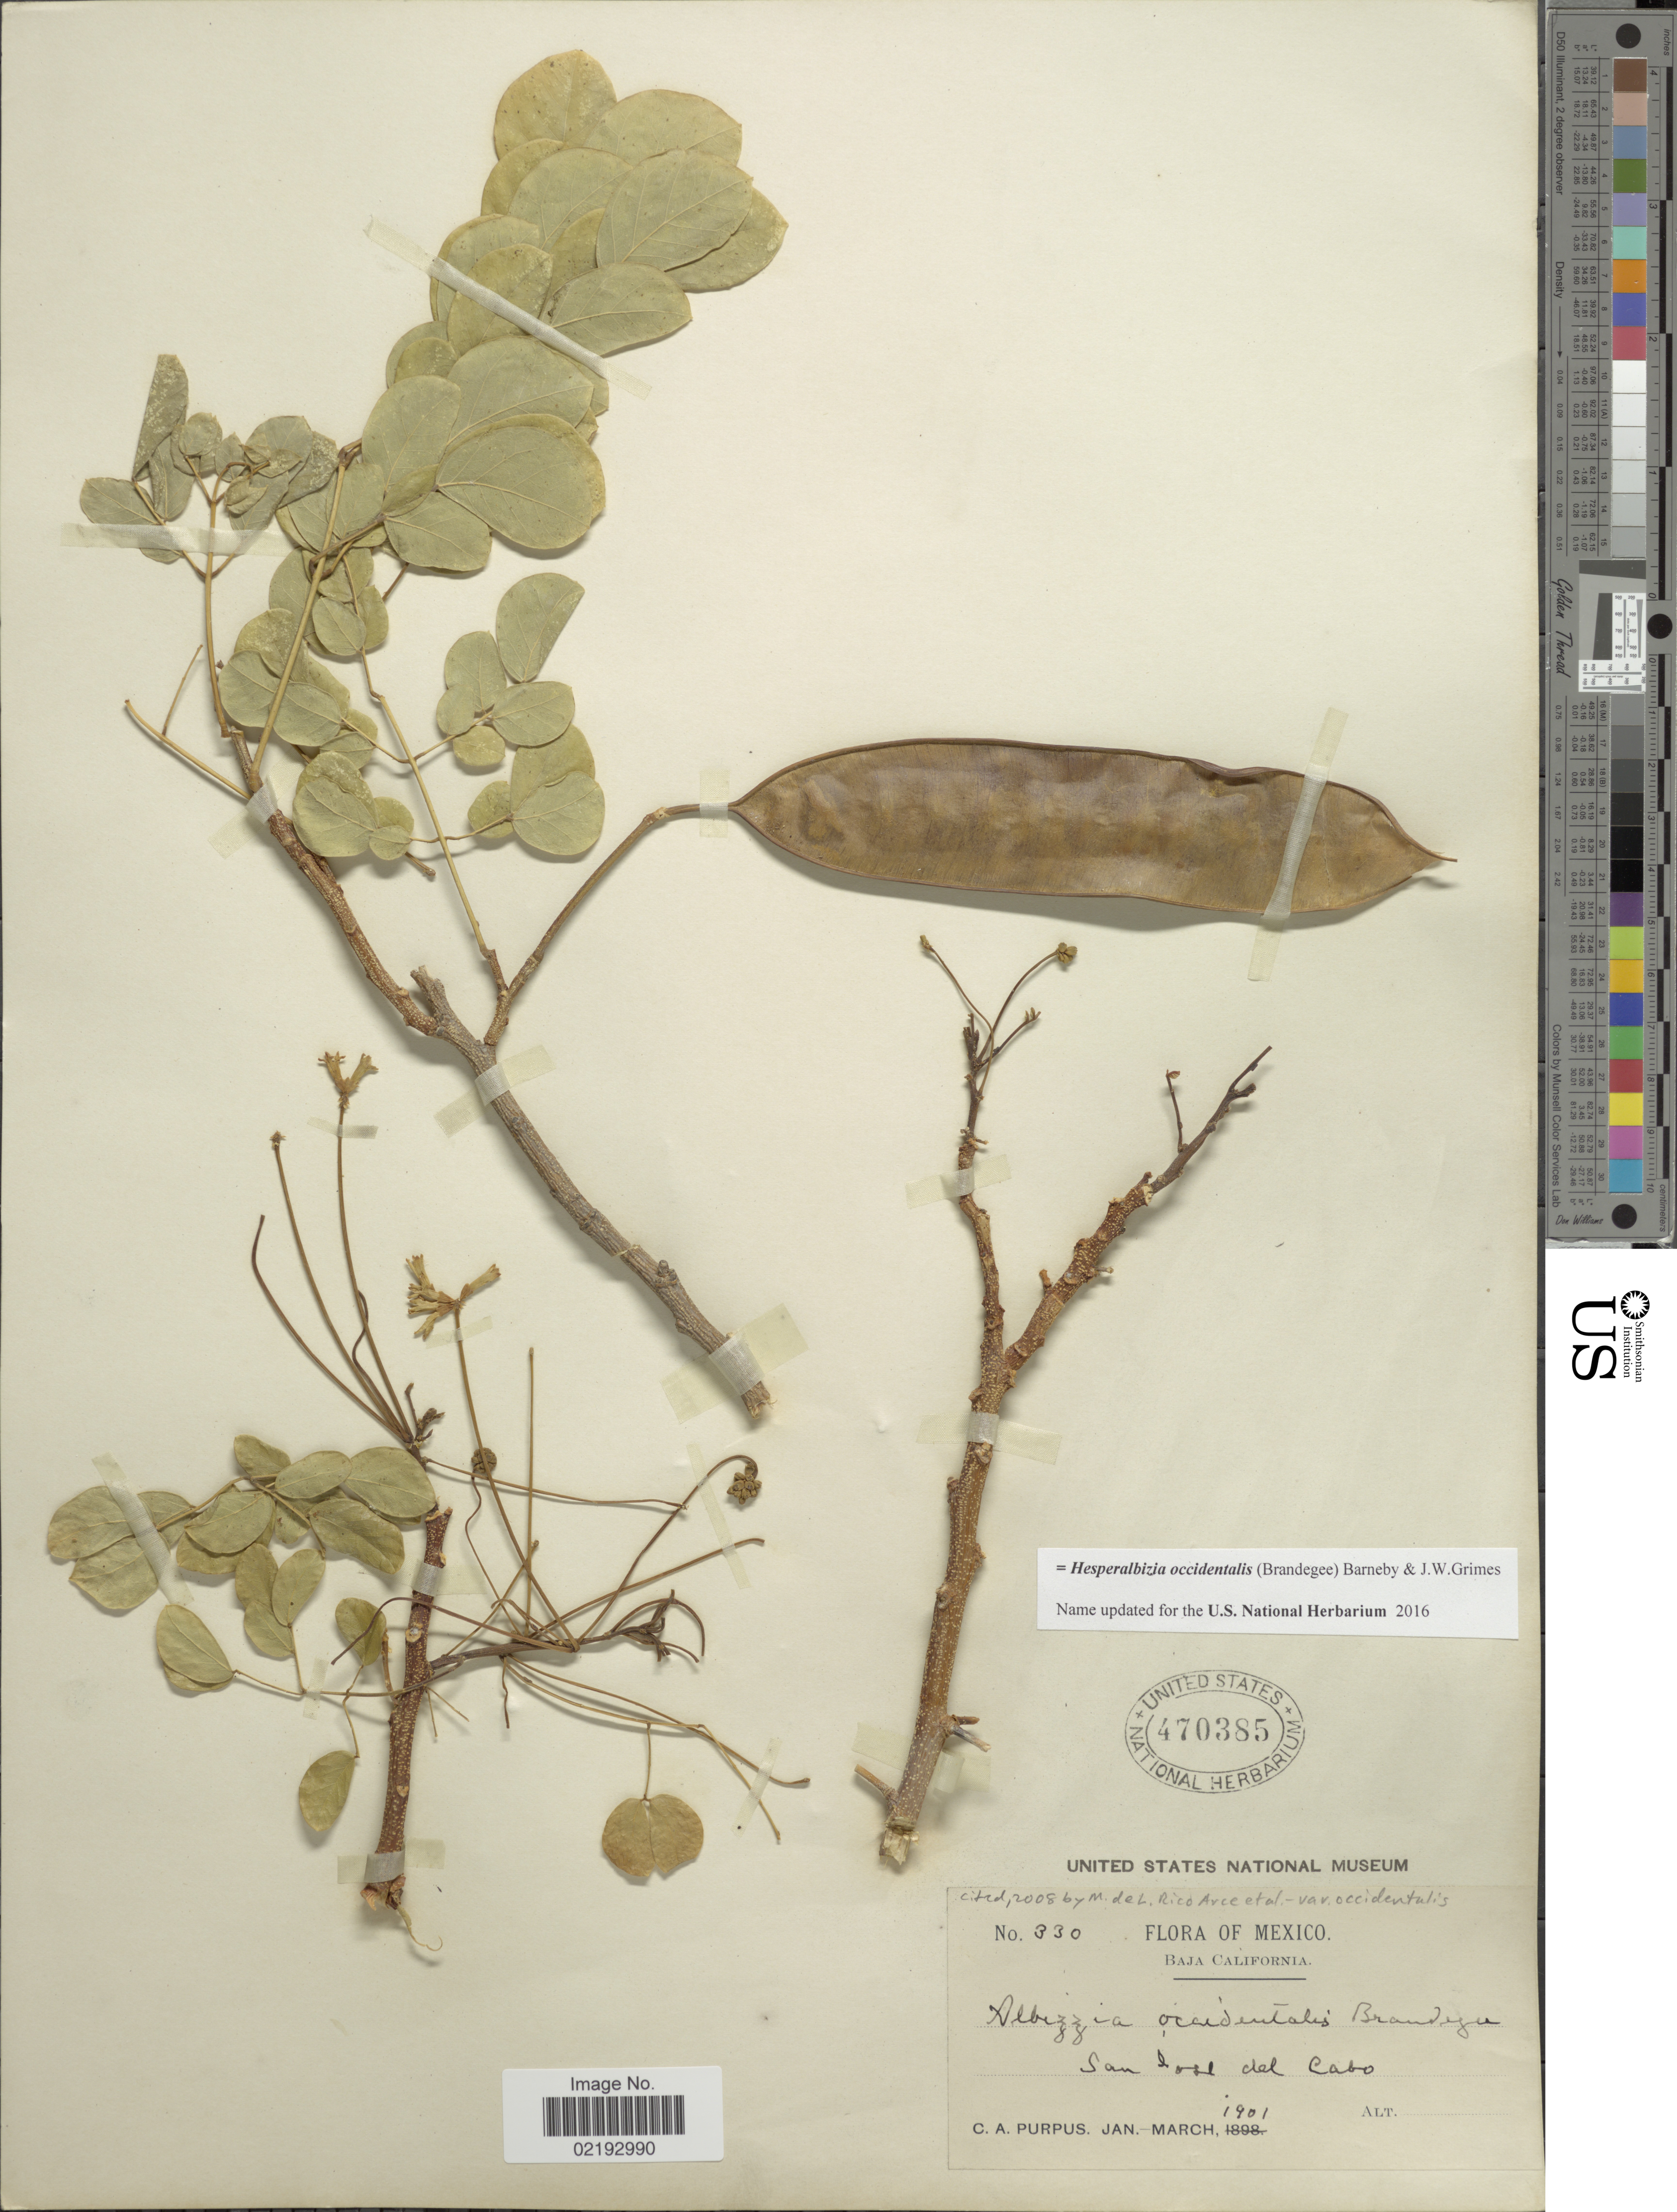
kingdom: Plantae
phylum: Tracheophyta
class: Magnoliopsida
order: Fabales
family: Fabaceae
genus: Hesperalbizia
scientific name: Hesperalbizia occidentalis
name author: (Brandegee) Barneby & J.W. Grimes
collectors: C. A. Purpus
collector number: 330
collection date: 1901-01/1901-03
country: Mexico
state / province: Baja California Sur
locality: San Jose del Cabo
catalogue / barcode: US 470385